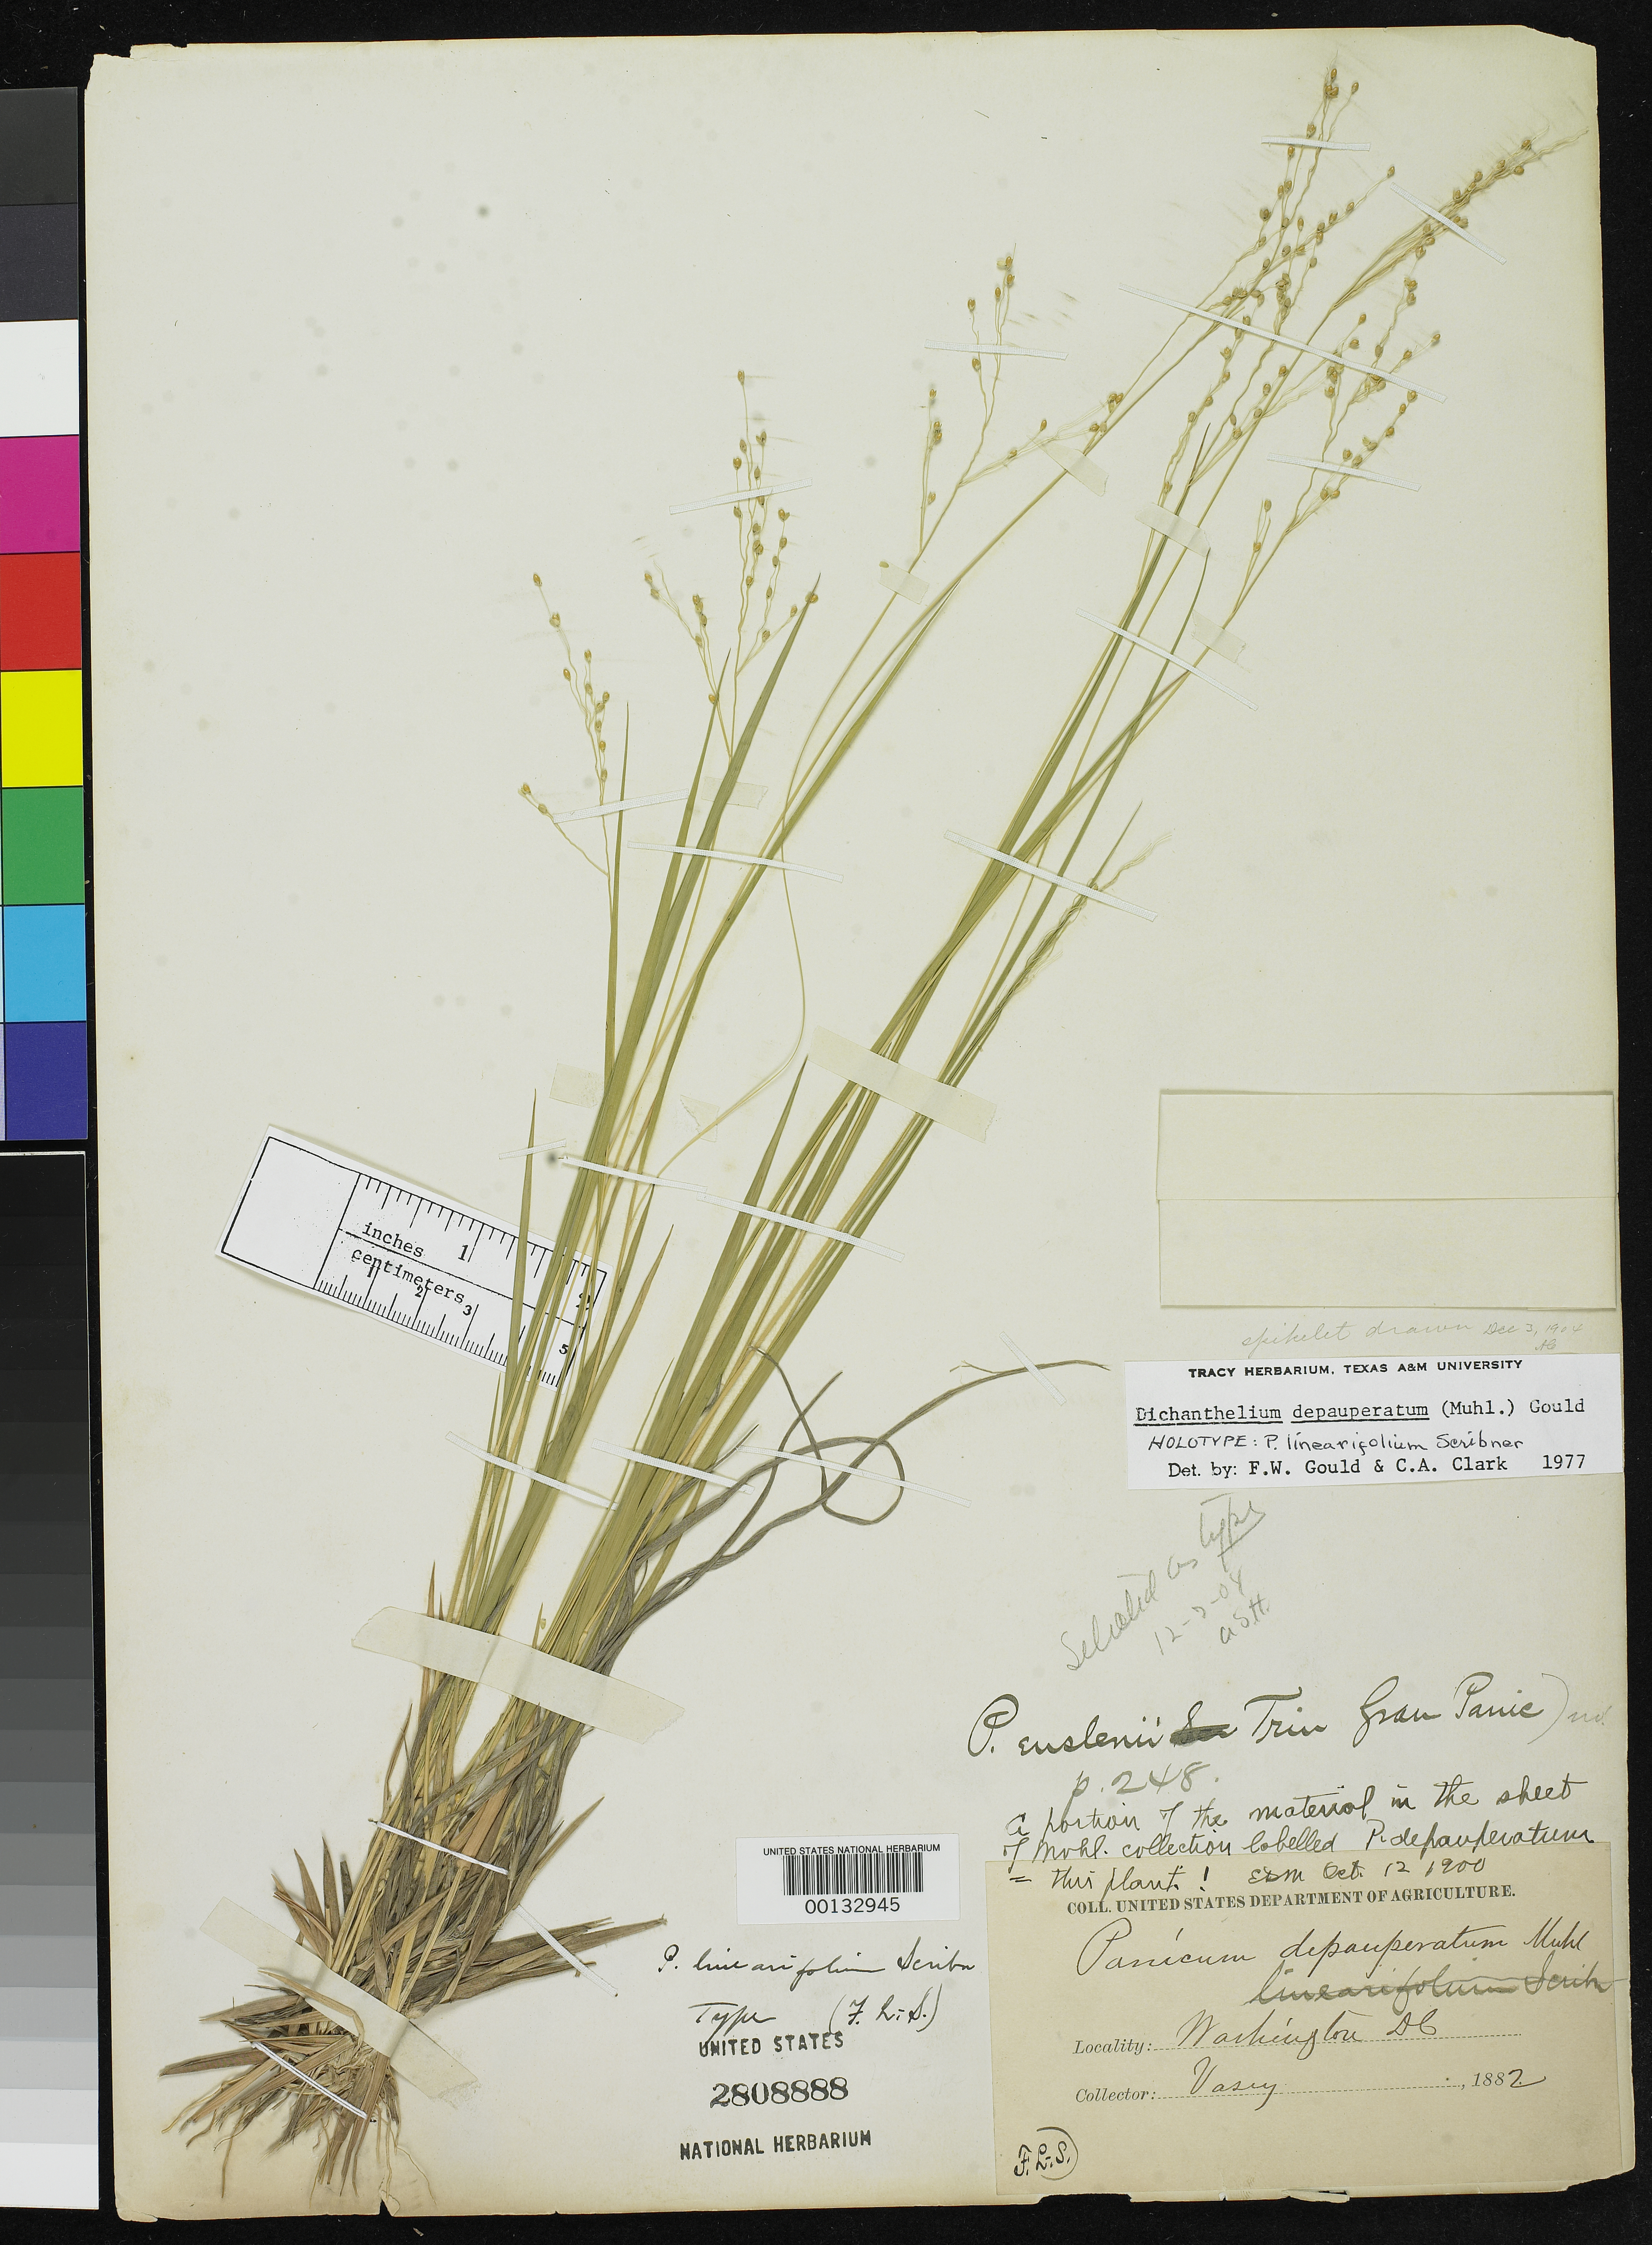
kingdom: Plantae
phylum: Tracheophyta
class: Liliopsida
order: Poales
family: Poaceae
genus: Panicum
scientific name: Panicum linearifolium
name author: Scribn. in Britton & A. Br.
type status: Lectotype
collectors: G. R. Vasey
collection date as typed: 1882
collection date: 1882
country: United States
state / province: District of Columbia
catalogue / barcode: US 2808888